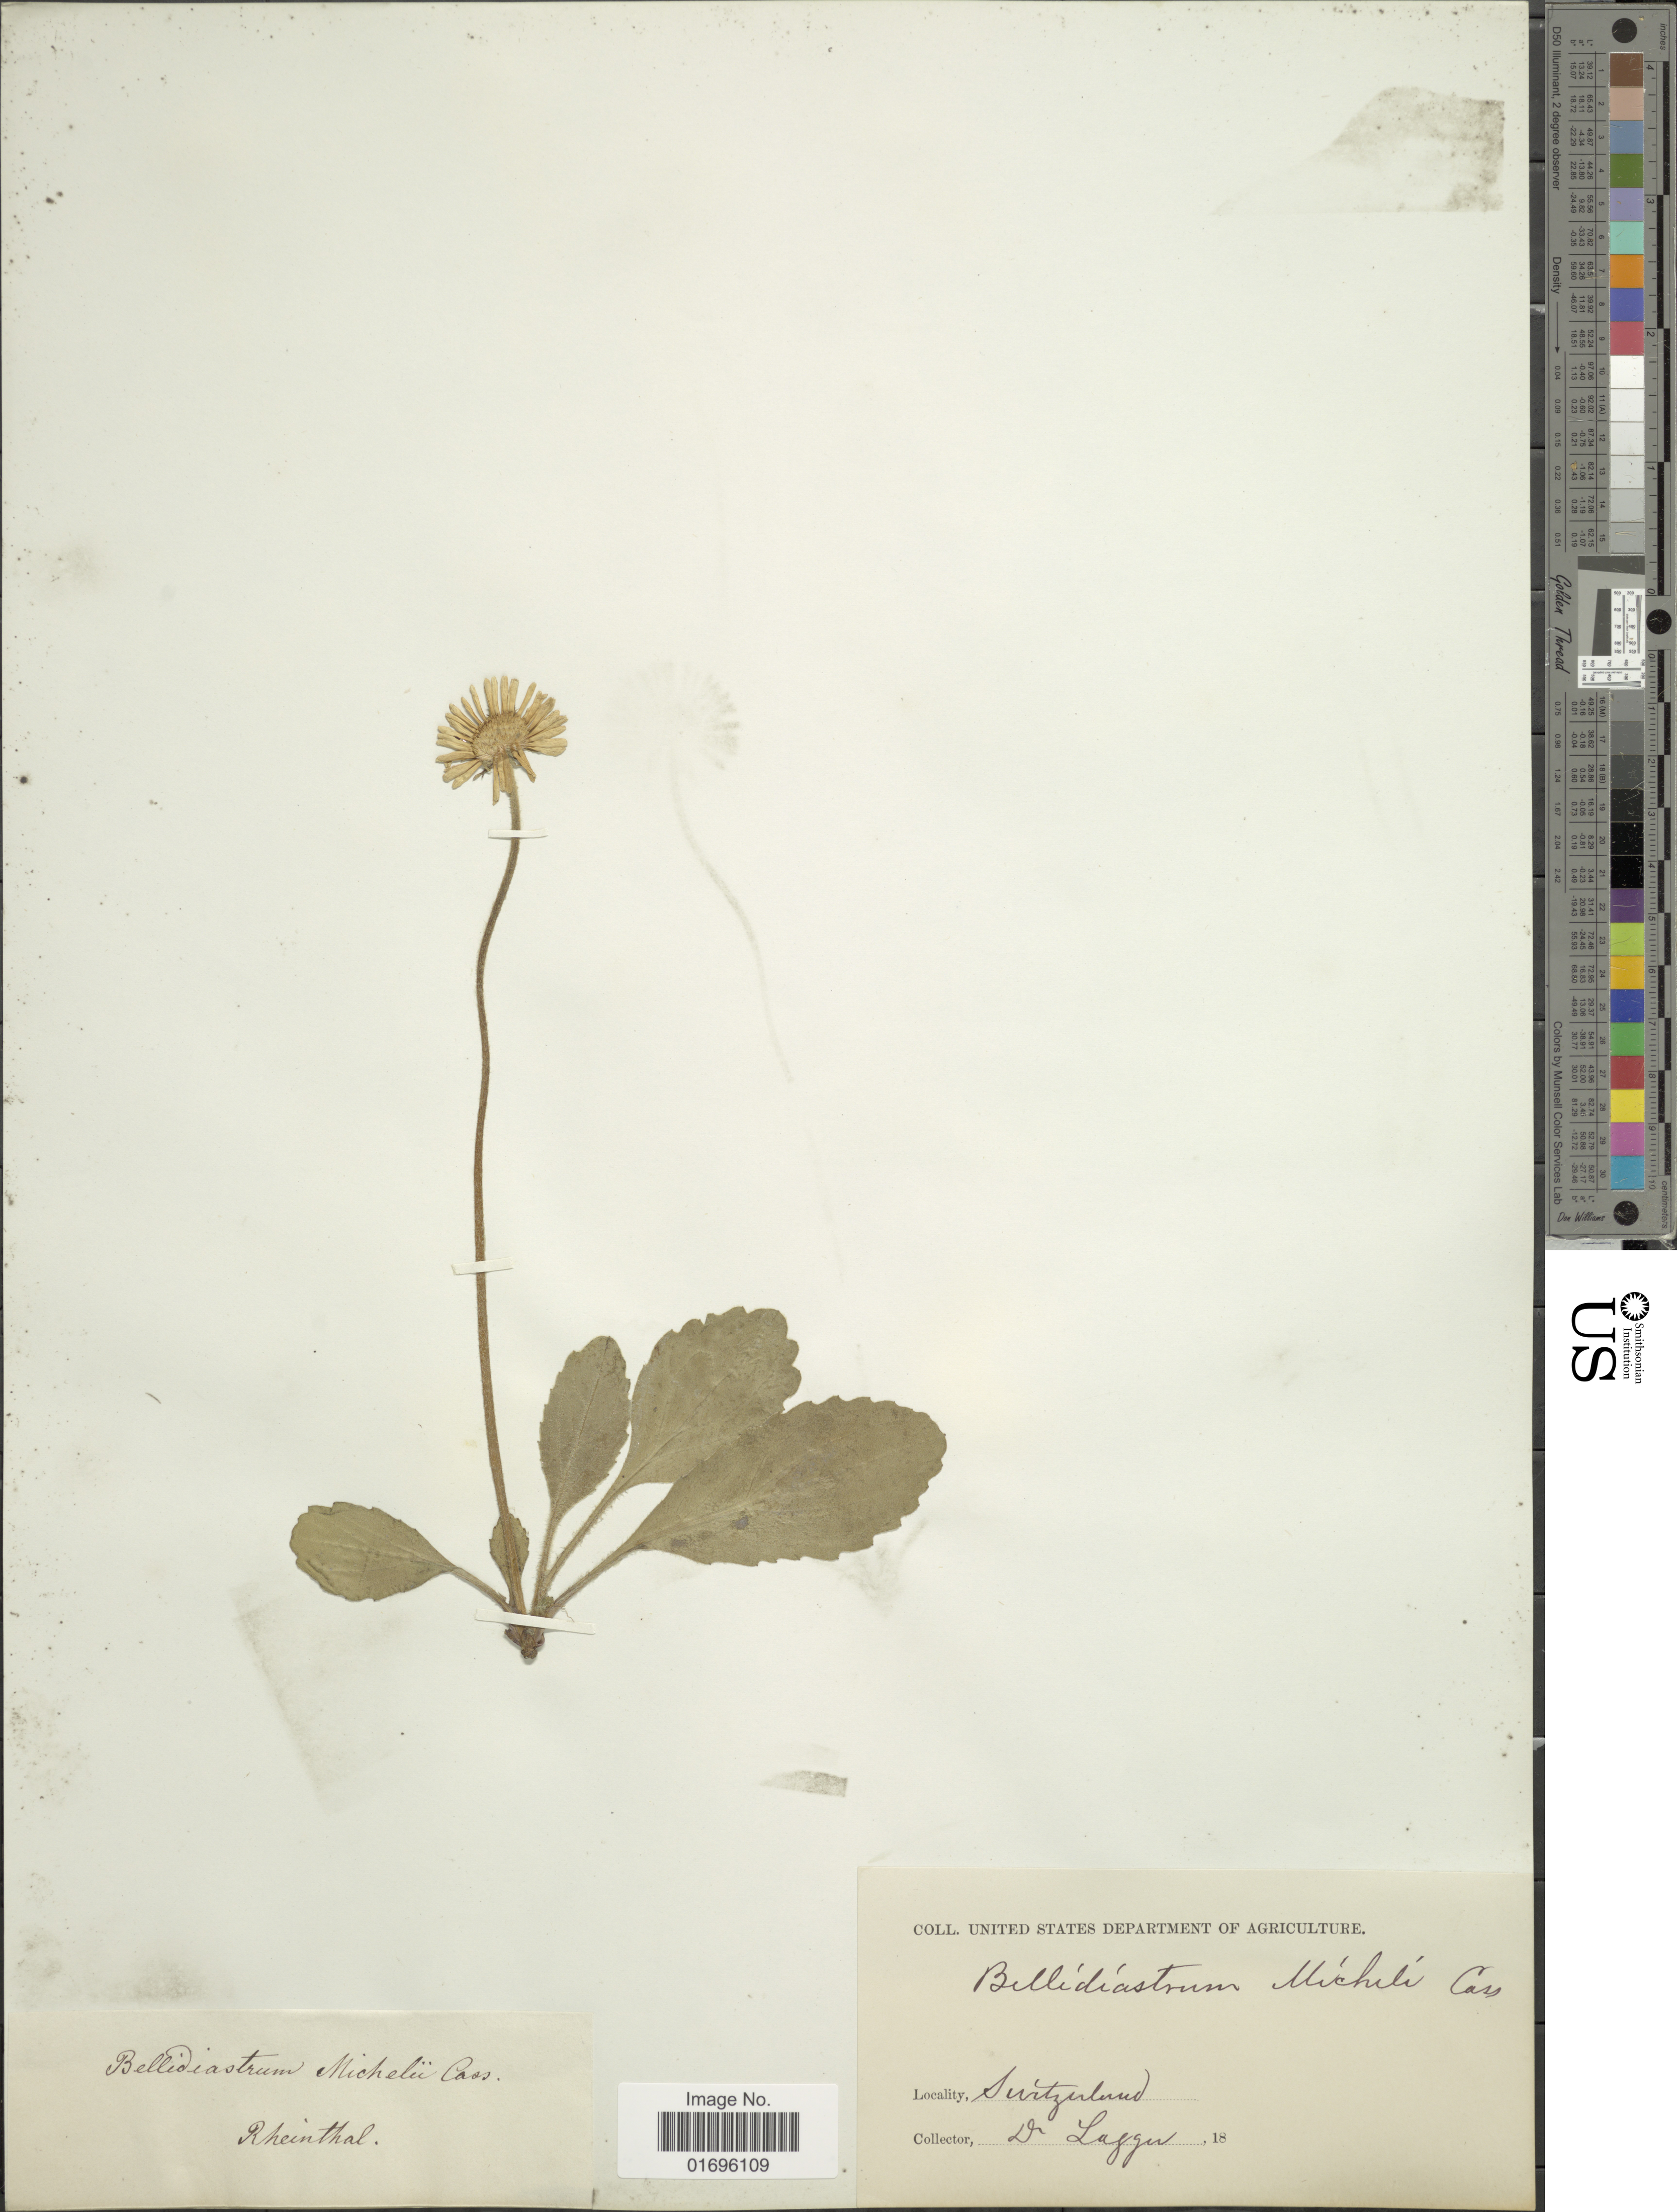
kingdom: Plantae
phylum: Tracheophyta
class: Magnoliopsida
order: Asterales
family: Asteraceae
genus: Aster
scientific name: Aster bellidiastrum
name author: (L.) Scop.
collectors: D. Lagger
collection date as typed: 18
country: Switzerland